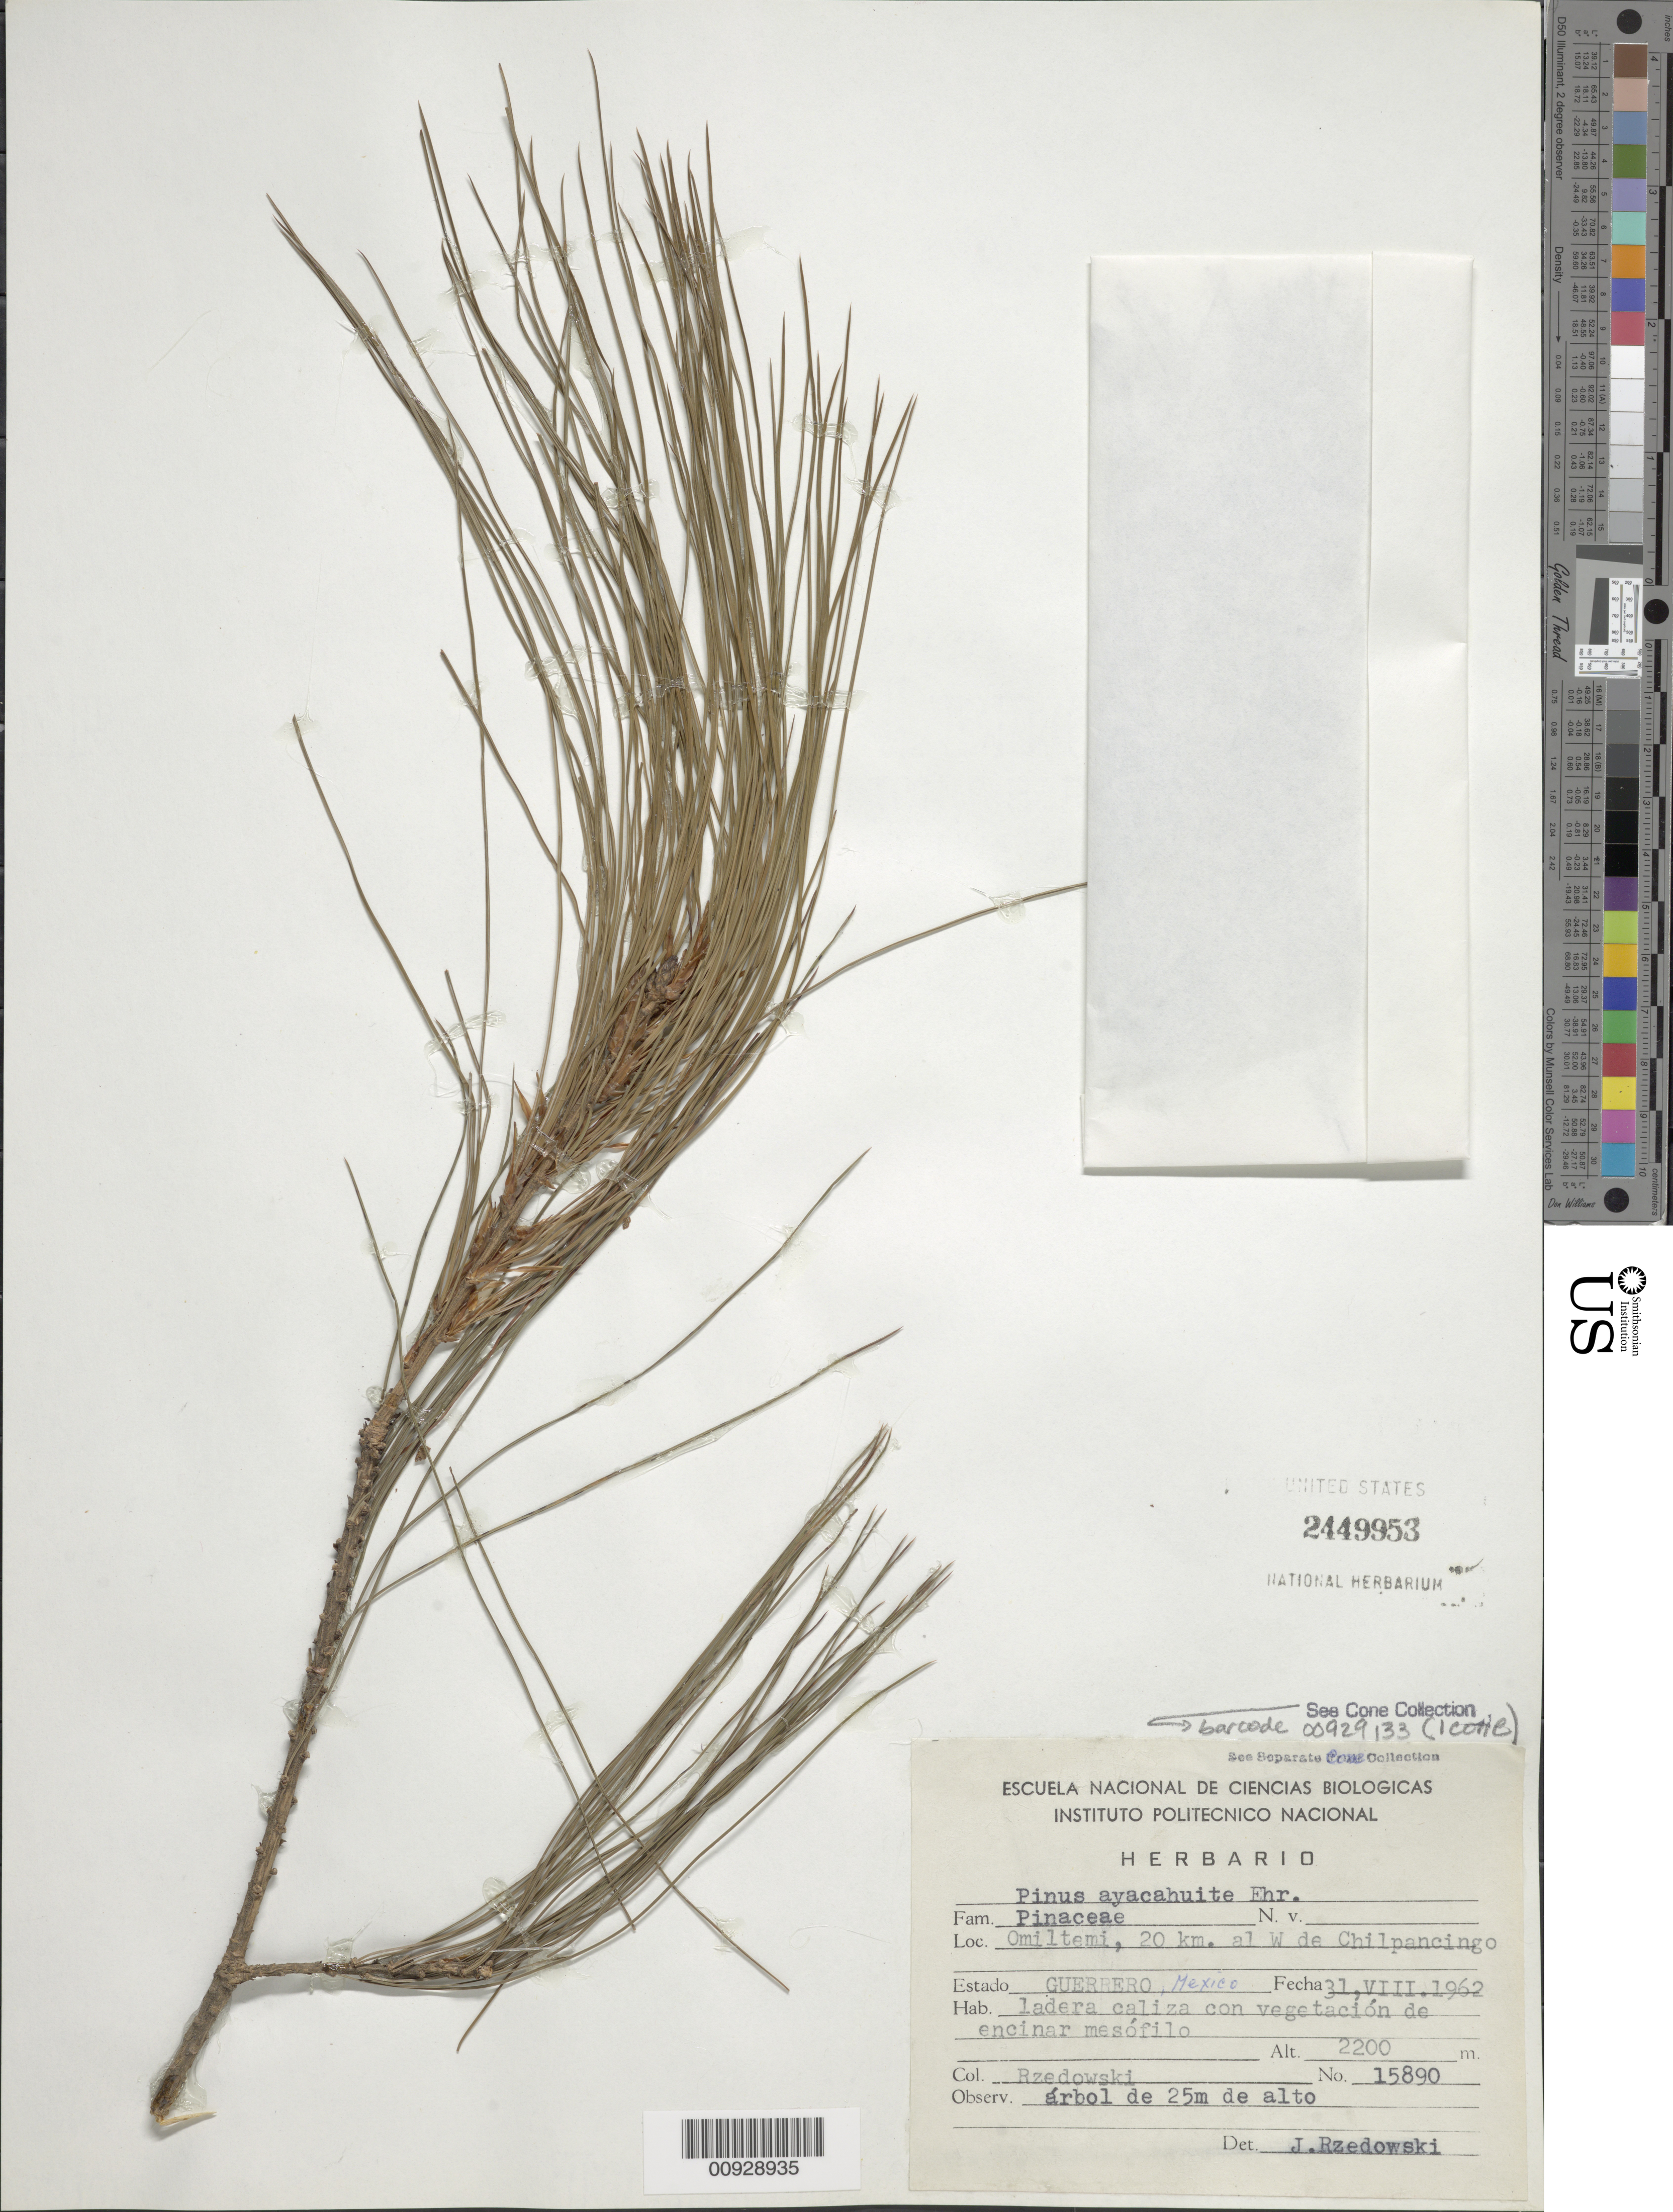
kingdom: Plantae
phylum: Tracheophyta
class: Pinopsida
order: Pinales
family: Pinaceae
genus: Pinus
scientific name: Pinus ayacahuite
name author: Ehrenb. ex Schltdl.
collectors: J. Rzedowski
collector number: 15890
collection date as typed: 31 Jul 1962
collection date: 1962-07-31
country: Mexico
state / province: Guerrero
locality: Omiltemi, 20 km. al W de Chilpancingo.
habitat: Ladera caliza con vegetación de encinar mesófilo.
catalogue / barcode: US 2449953